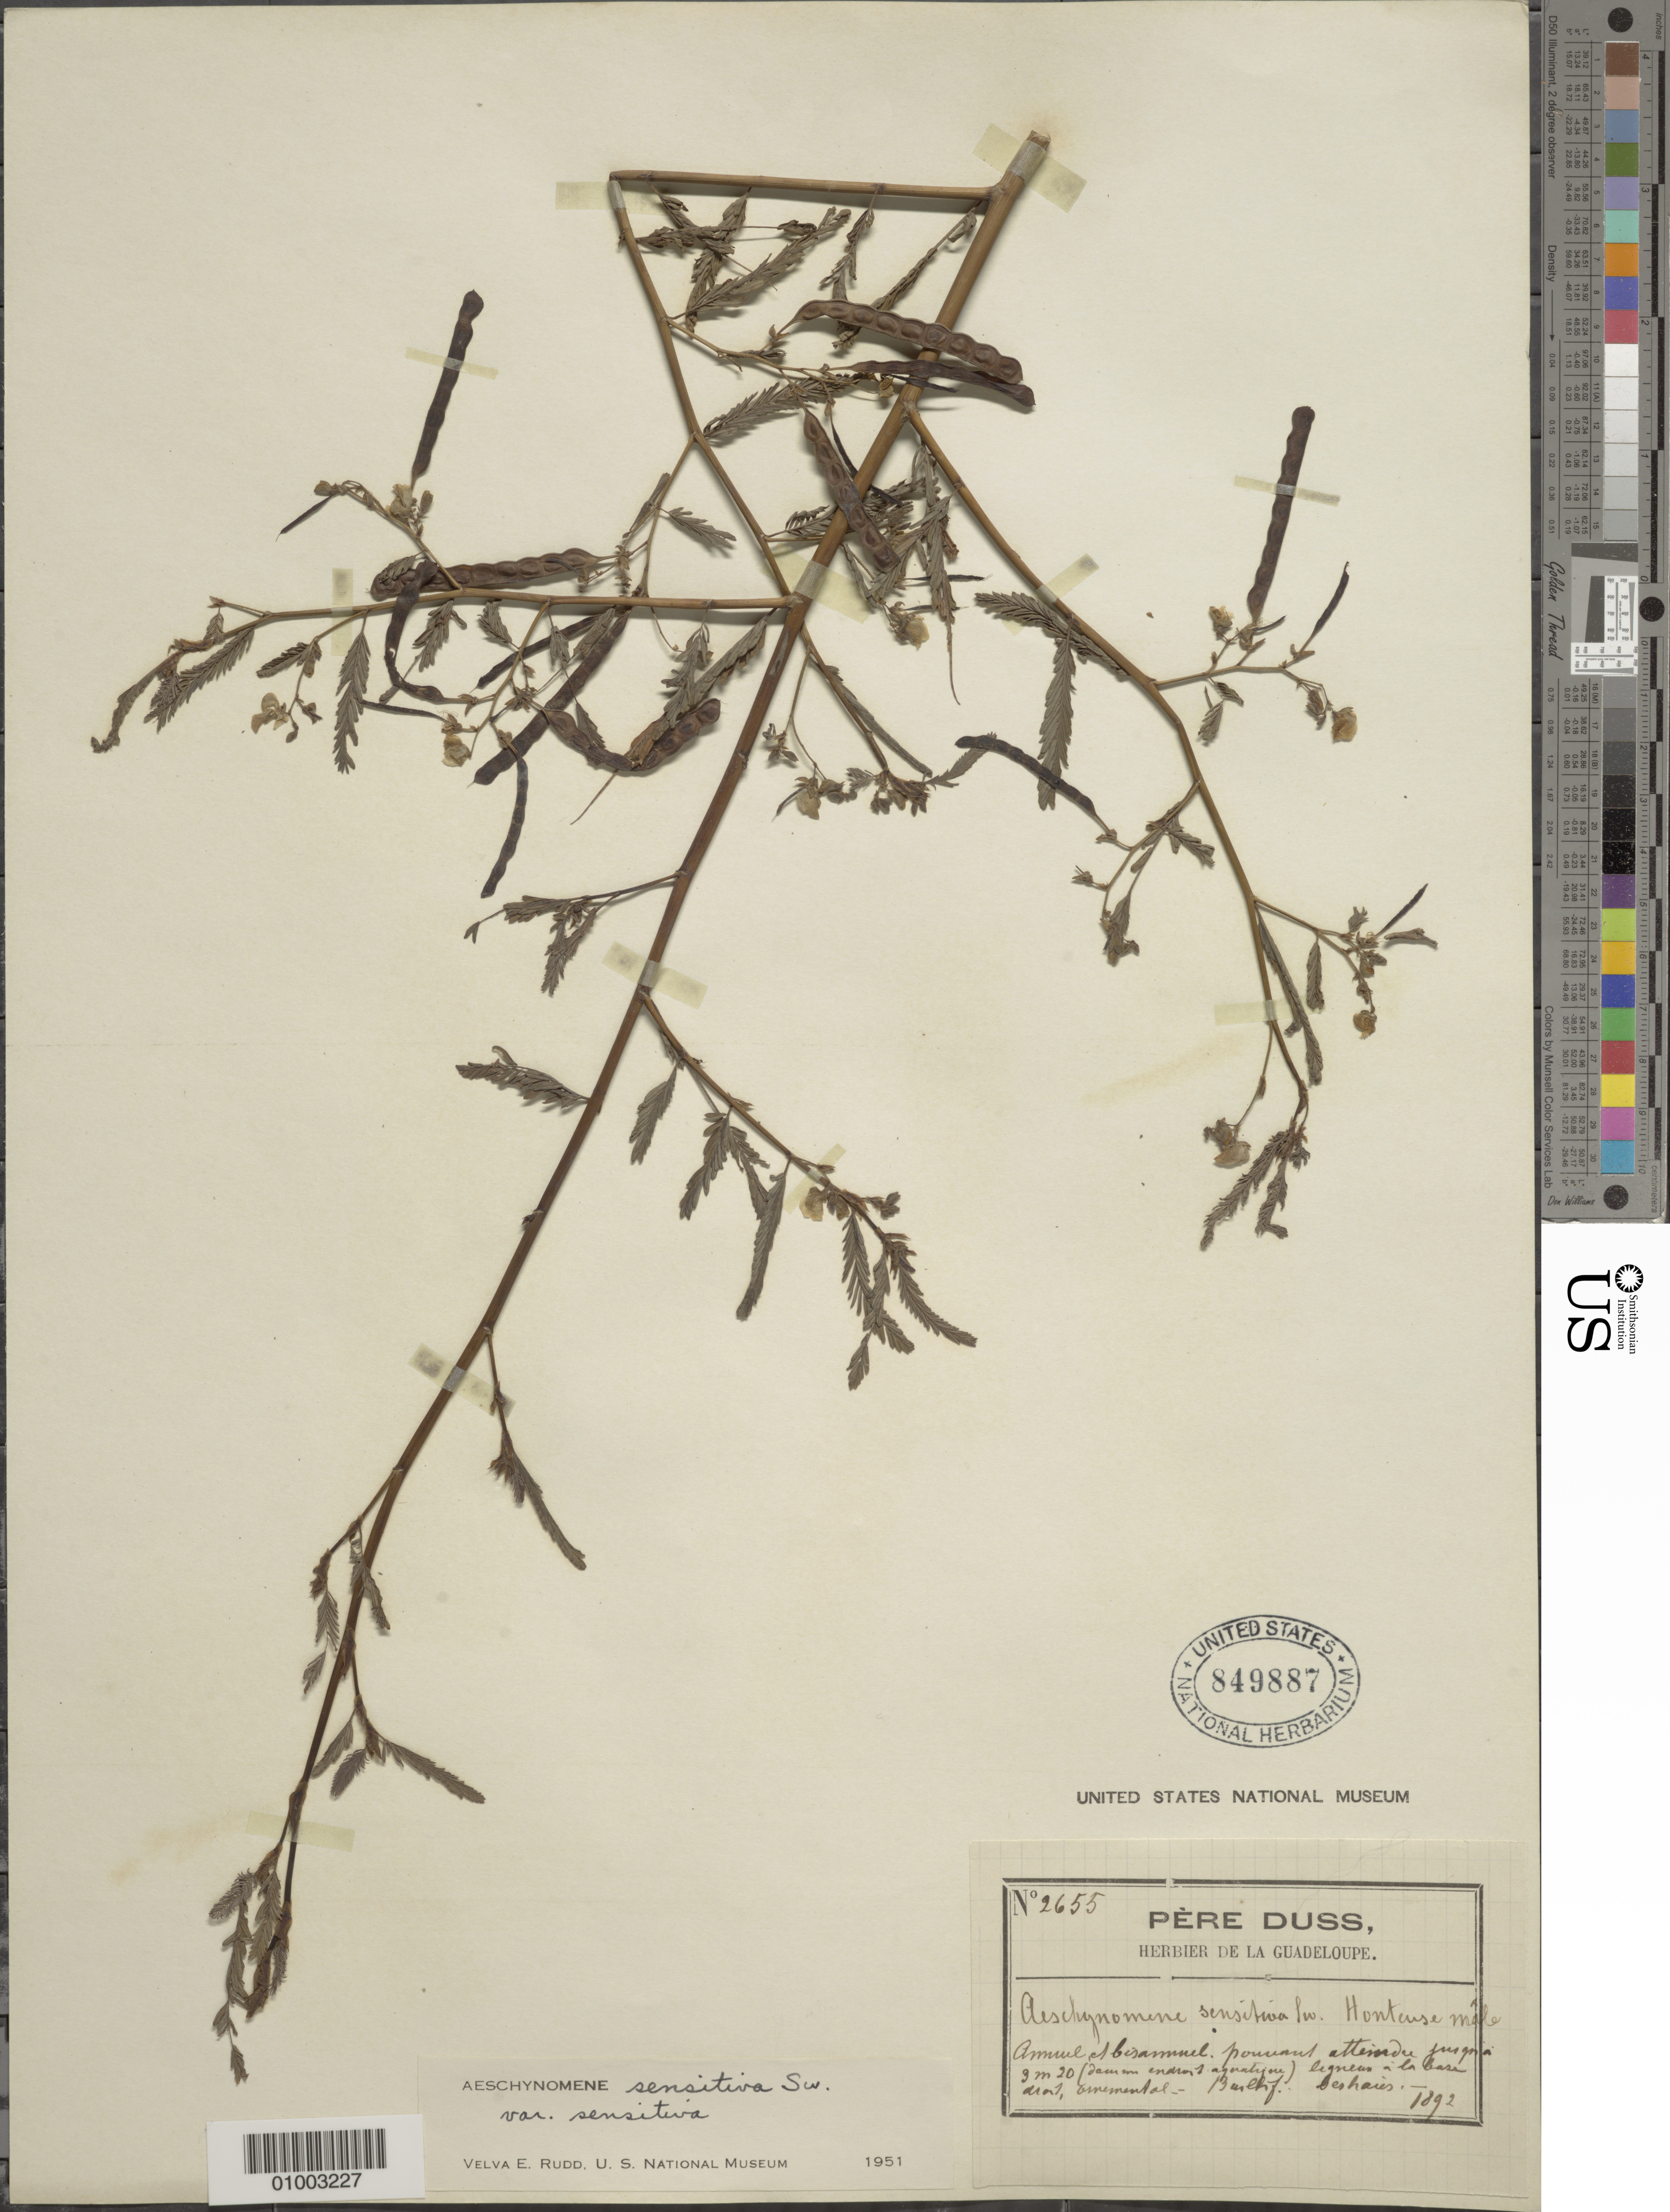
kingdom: Plantae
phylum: Tracheophyta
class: Magnoliopsida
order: Fabales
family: Fabaceae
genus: Aeschynomene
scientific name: Aeschynomene sensitiva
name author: Sw.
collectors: Père Duss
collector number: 2655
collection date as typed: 1892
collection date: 1892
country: Guadeloupe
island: Basse Terre [Guadeloupe]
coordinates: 0 N, 0 E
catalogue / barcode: US 849887